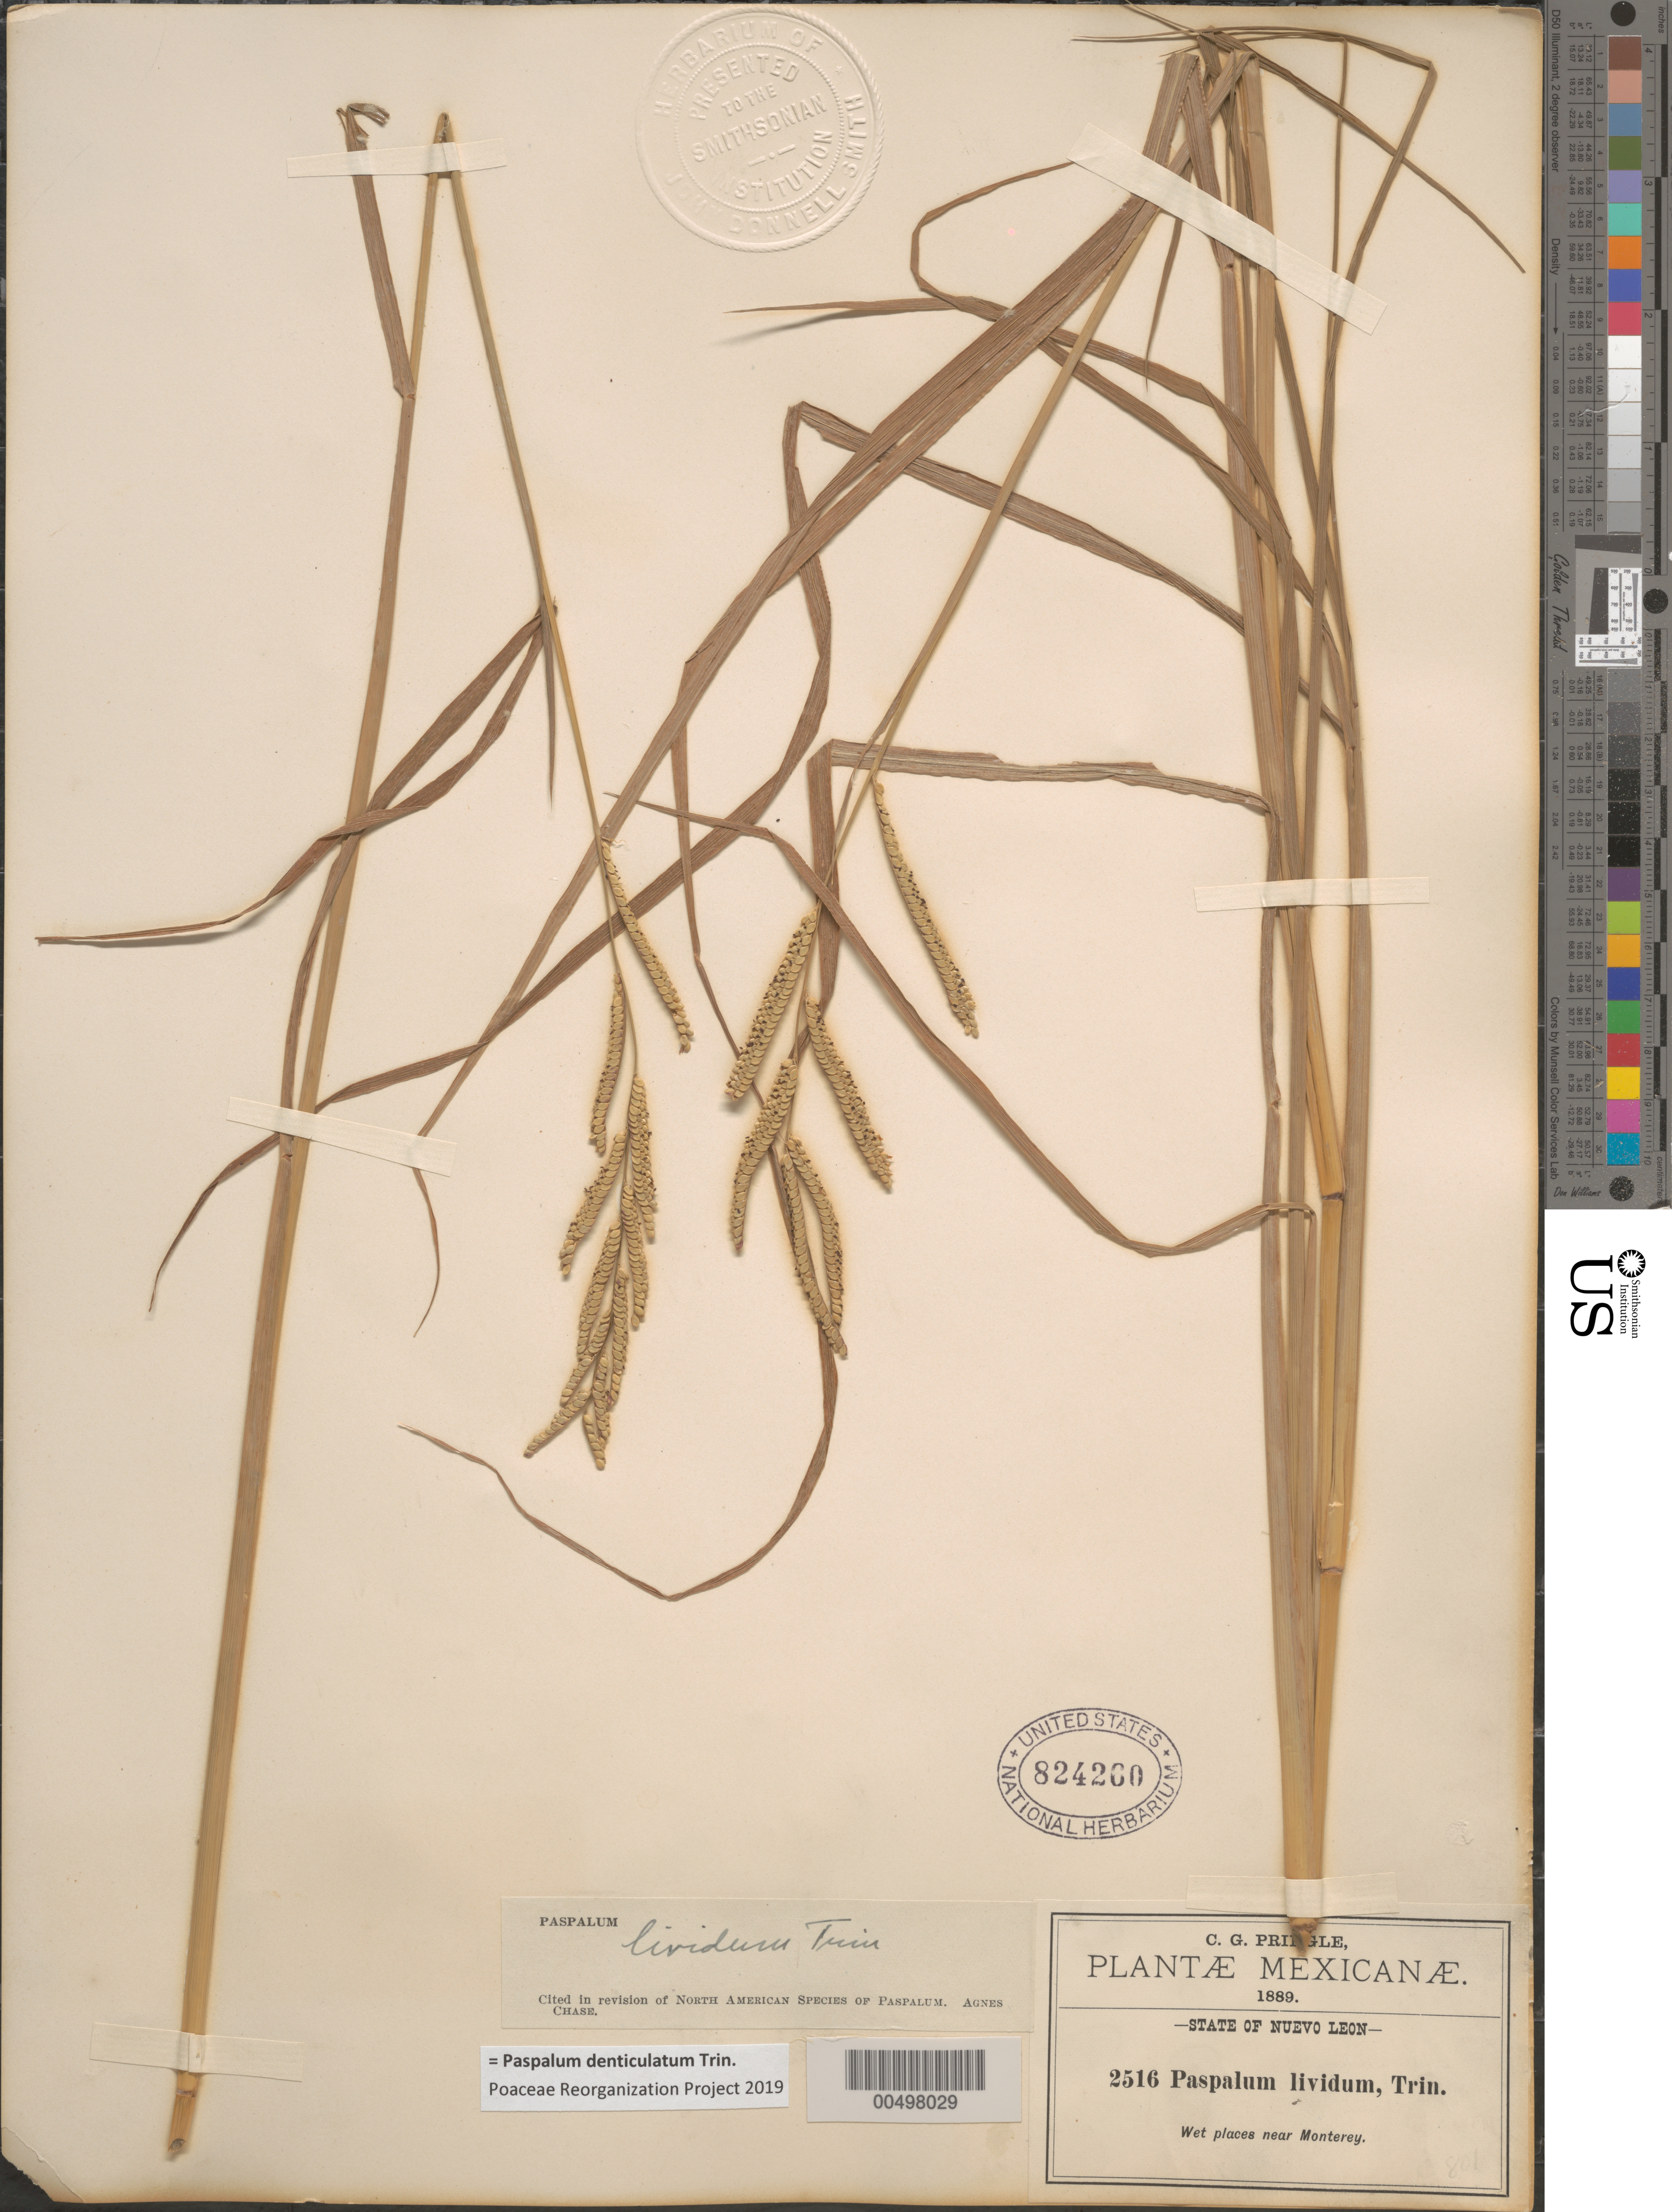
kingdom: Plantae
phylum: Tracheophyta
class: Liliopsida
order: Poales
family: Poaceae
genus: Paspalum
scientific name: Paspalum lividum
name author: Trin. in Schltdl.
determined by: Chase, [M.] Agnes, (US)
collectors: C. G. Pringle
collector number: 2516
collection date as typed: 1889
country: Mexico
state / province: Nuevo León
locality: Near Monterrey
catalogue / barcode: US 824260